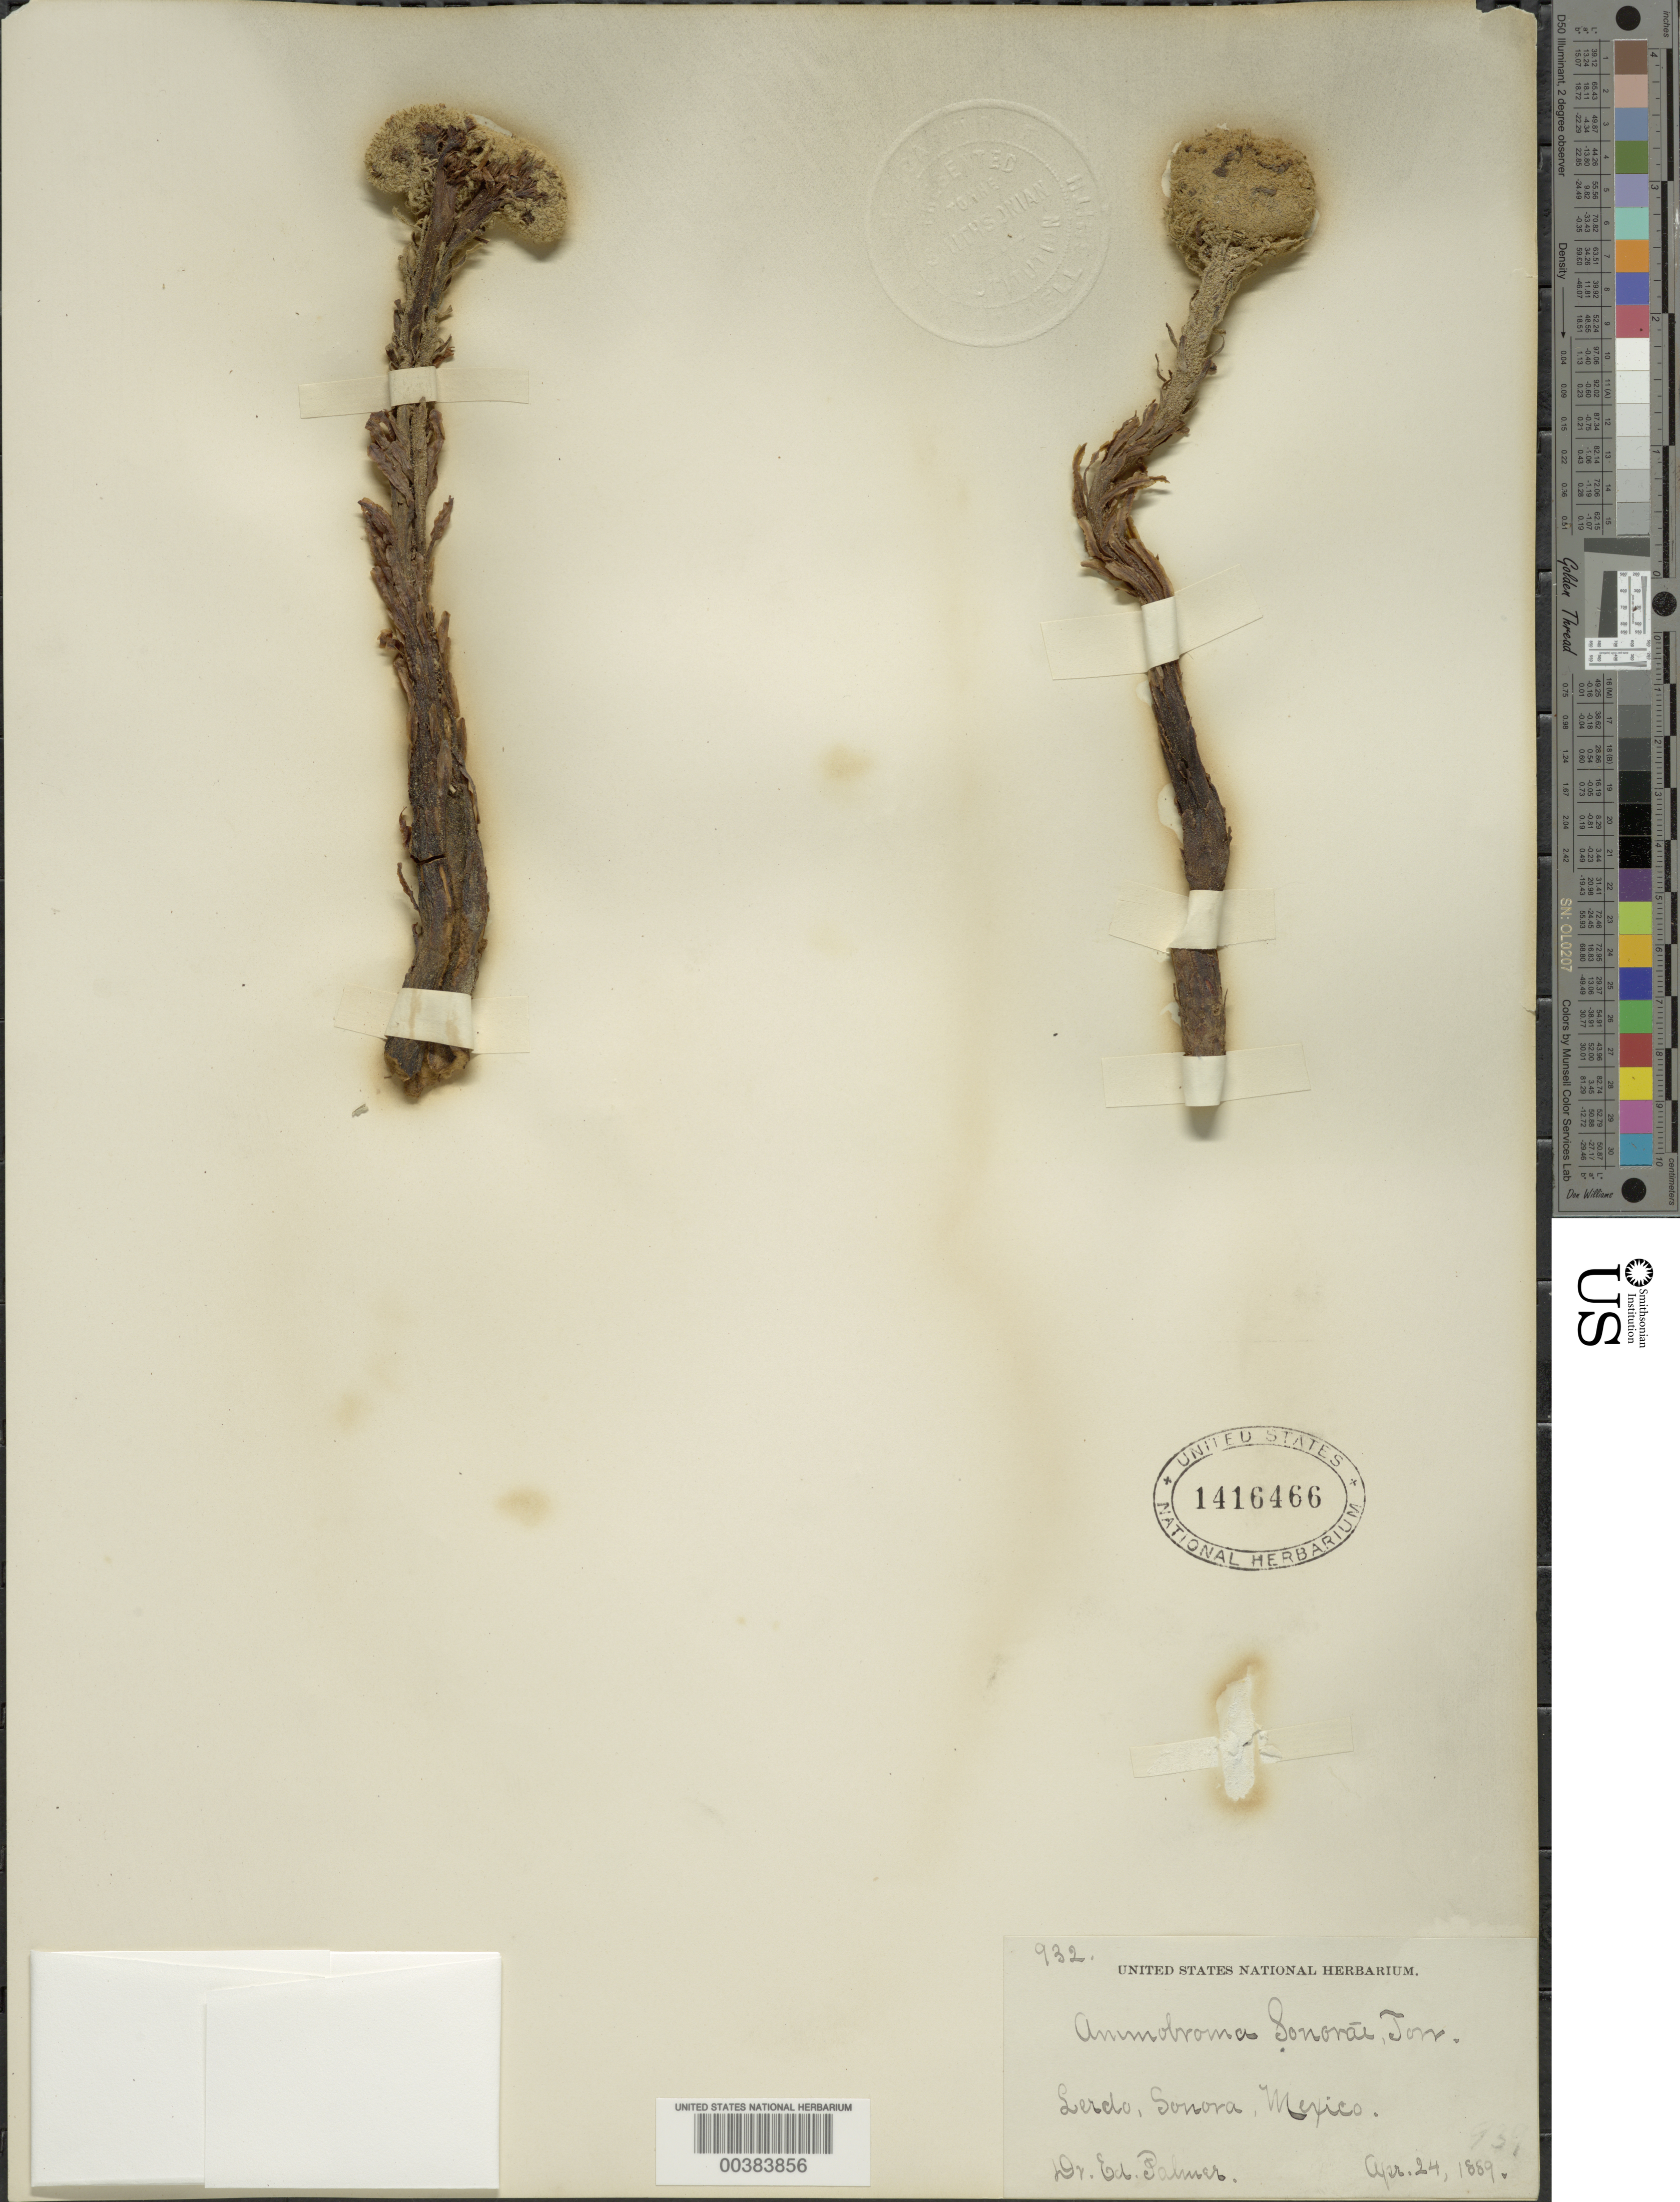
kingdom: Plantae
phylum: Tracheophyta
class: Magnoliopsida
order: Boraginales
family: Lennoaceae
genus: Pholisma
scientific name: Pholisma sonorae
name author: (Torr. ex A. Gray) Yatsk.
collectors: E. Palmer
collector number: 932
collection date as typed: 24 Apr 1889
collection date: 1889-04-24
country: Mexico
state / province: Sonora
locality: Lerdo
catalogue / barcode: US 1416466